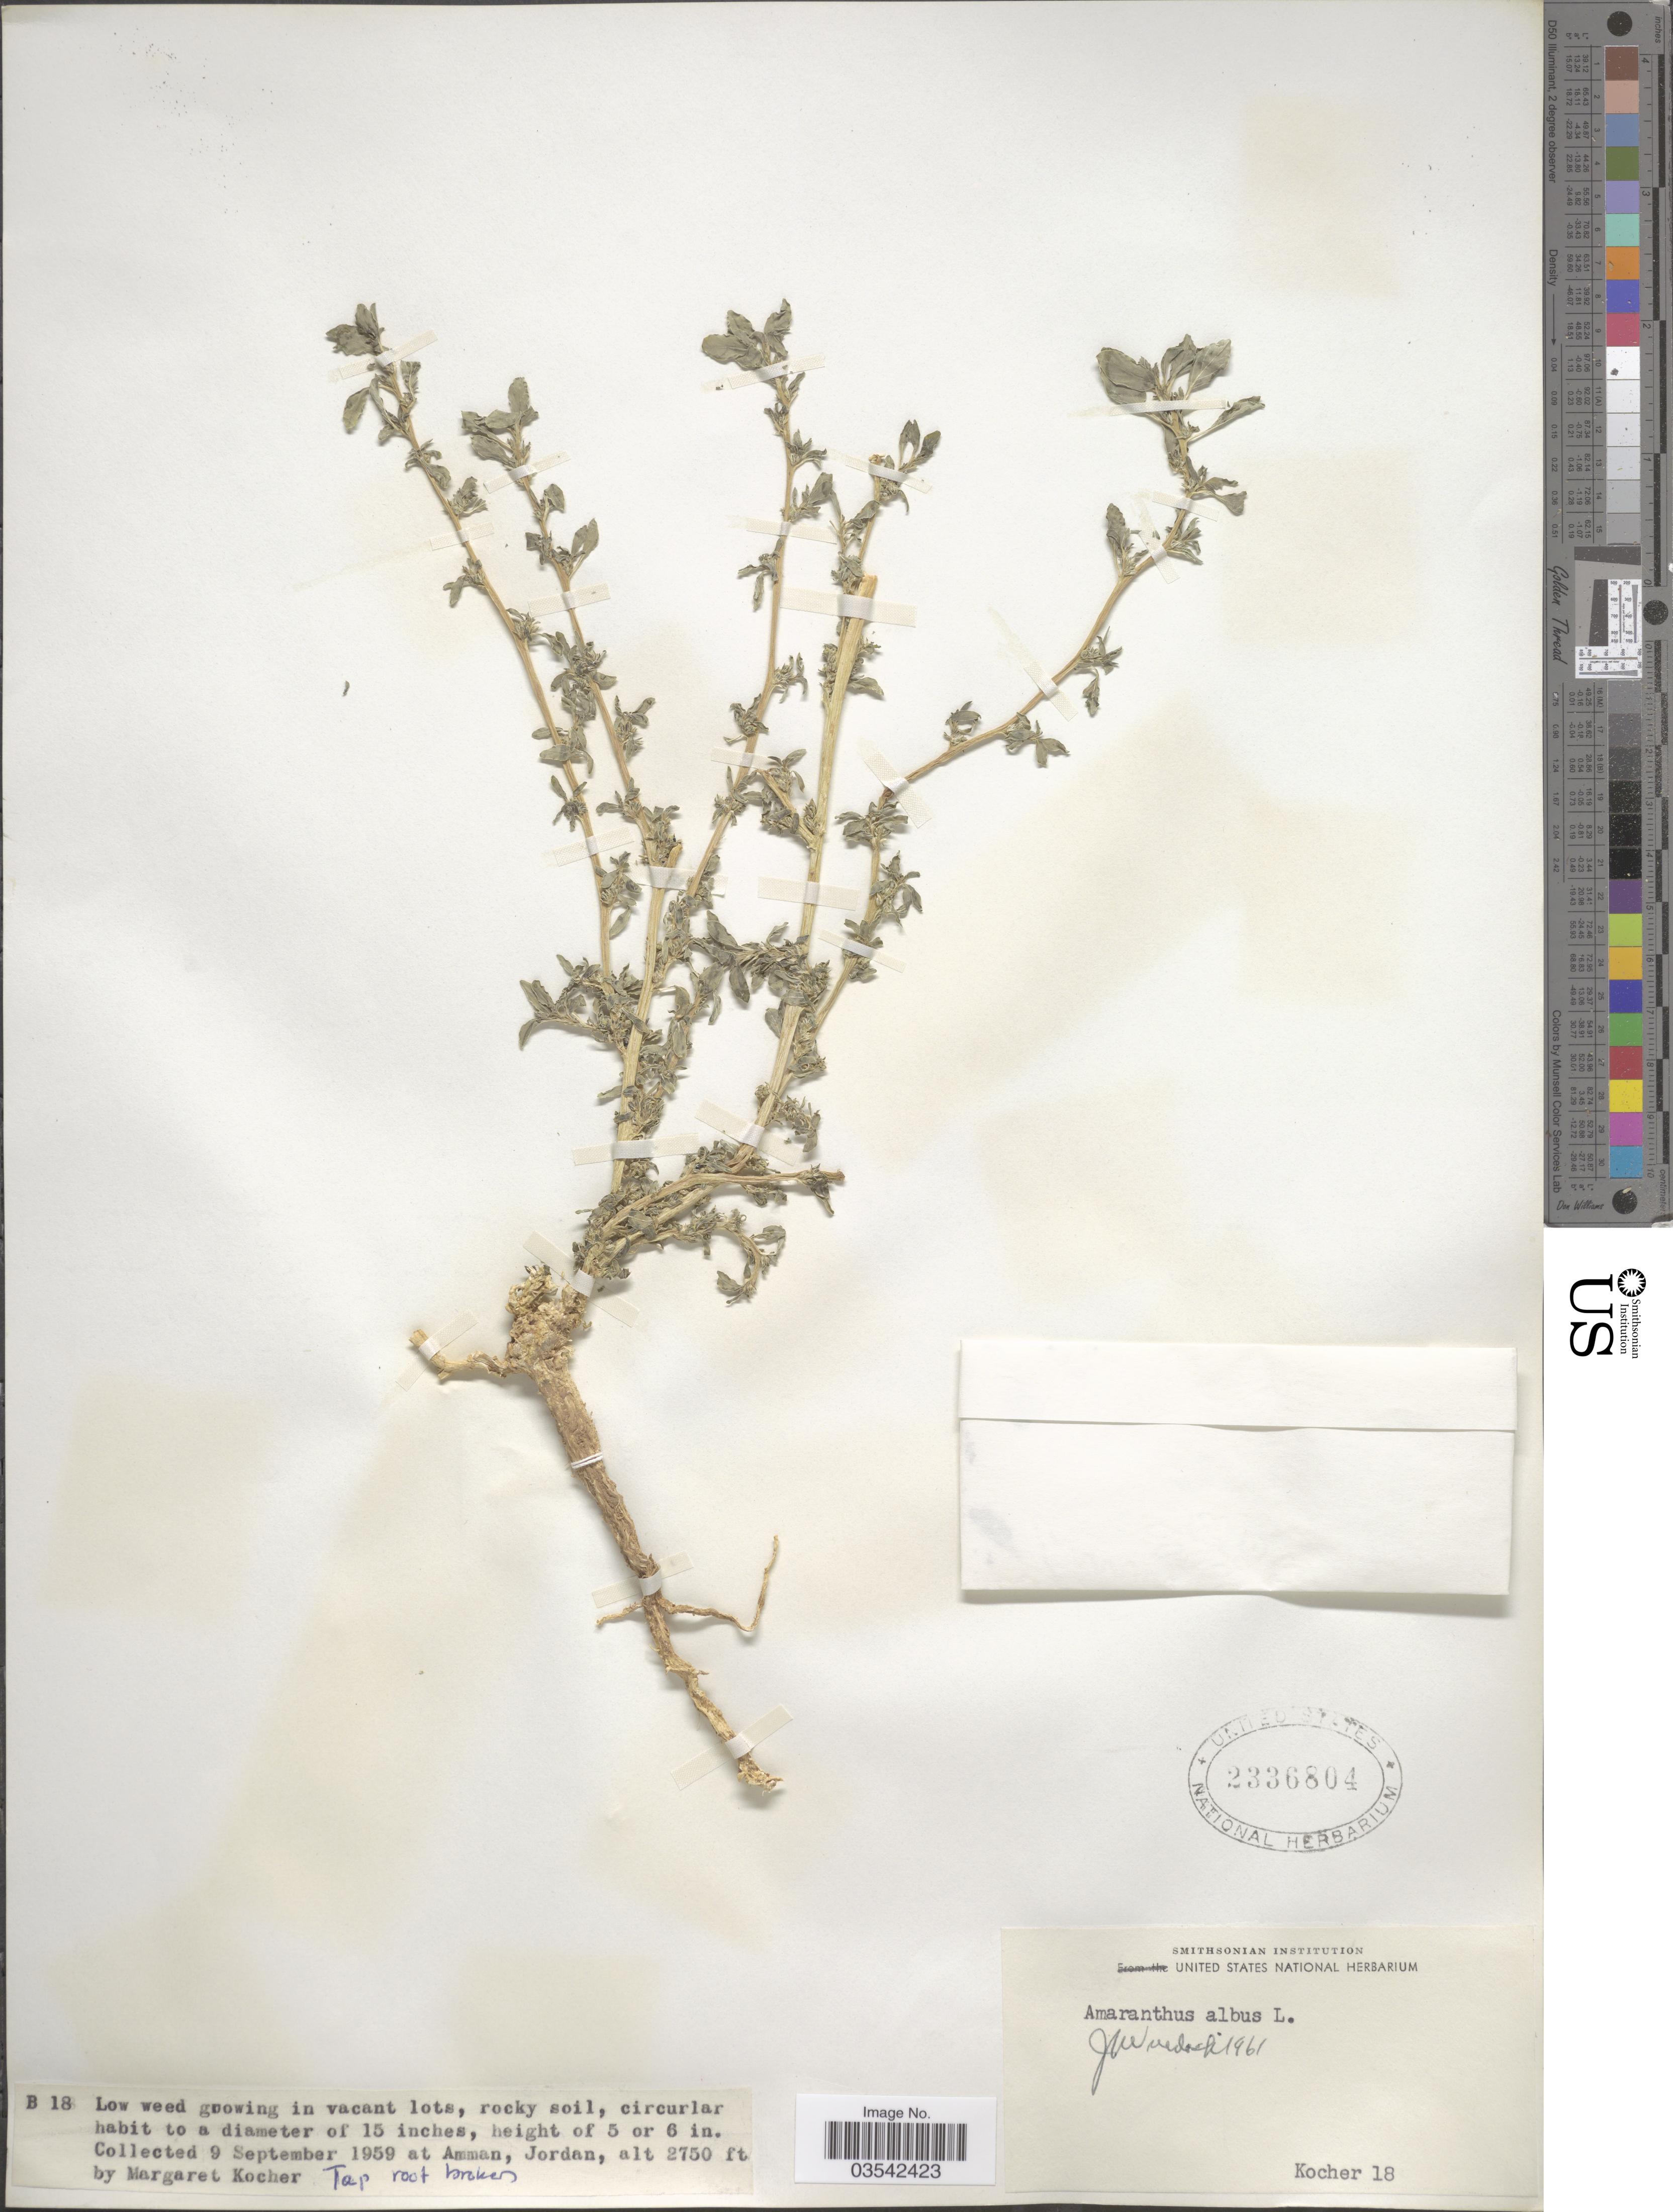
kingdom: Plantae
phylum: Tracheophyta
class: Magnoliopsida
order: Caryophyllales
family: Amaranthaceae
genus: Amaranthus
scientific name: Amaranthus albus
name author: L.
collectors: M. Kocher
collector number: B18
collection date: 1959-09-09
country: Jordan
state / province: Amman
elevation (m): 838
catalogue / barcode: US 2336804